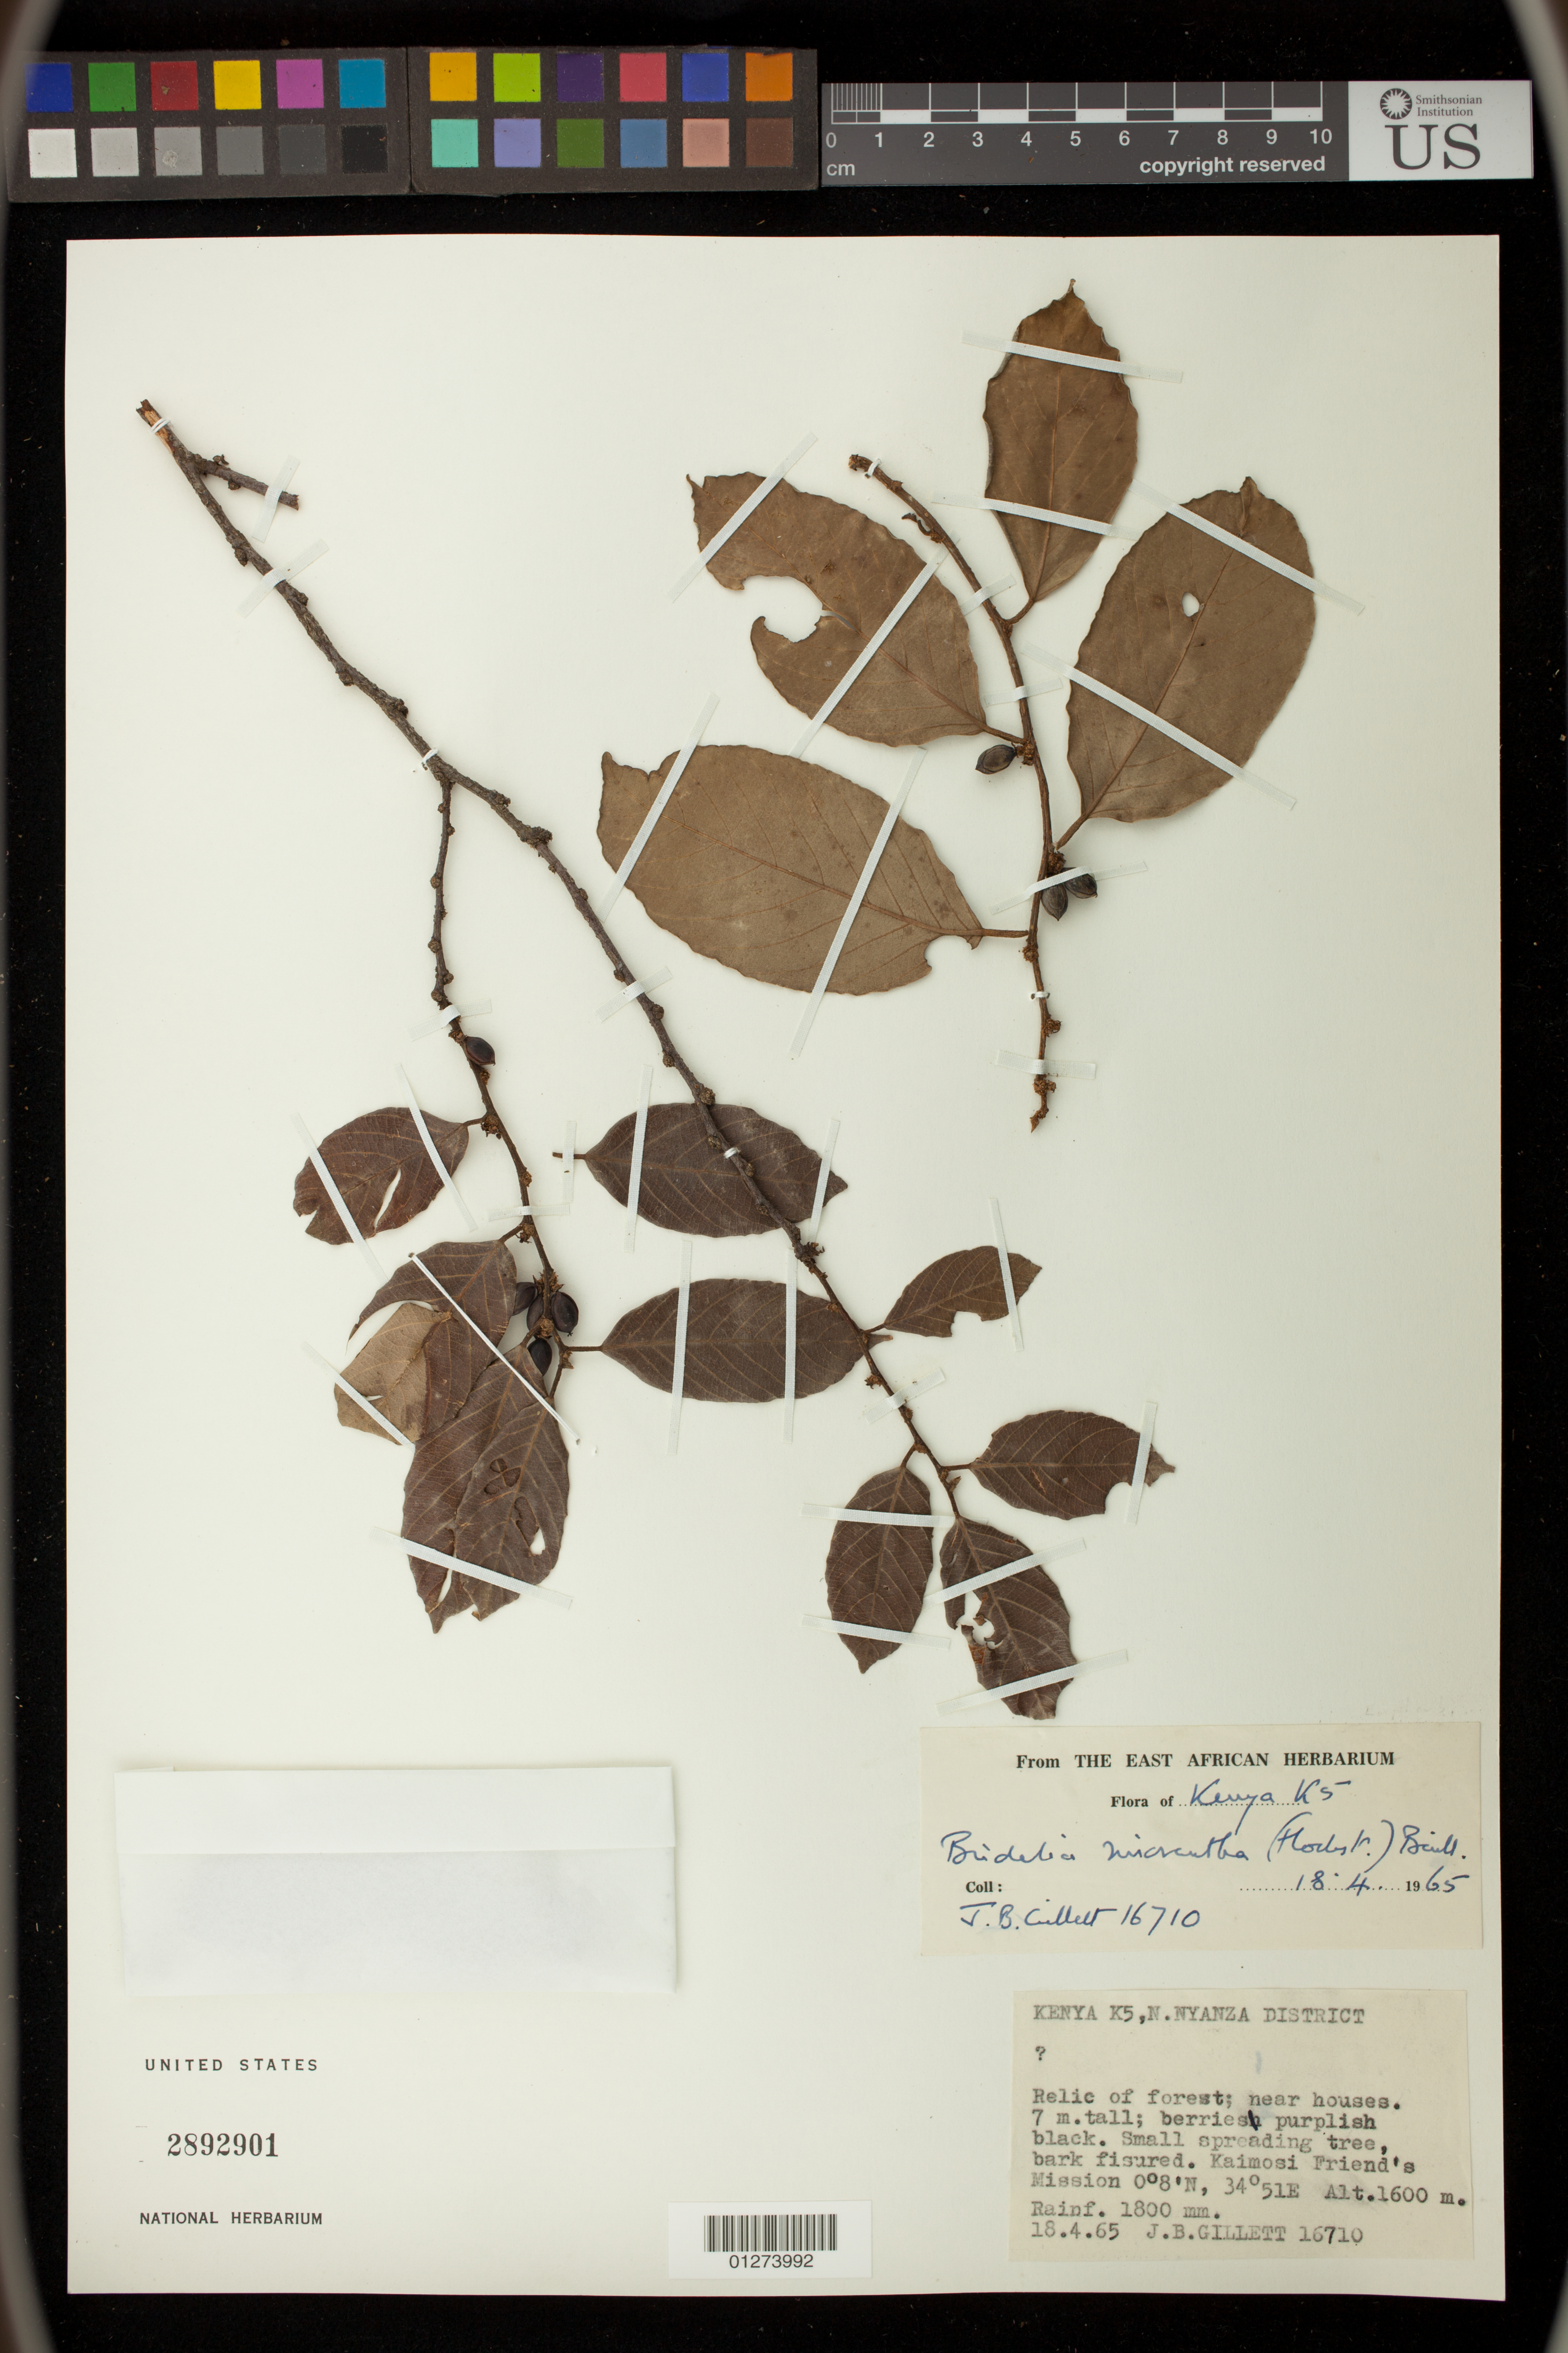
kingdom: Plantae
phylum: Tracheophyta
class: Magnoliopsida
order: Malpighiales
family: Phyllanthaceae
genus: Bridelia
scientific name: Bridelia micrantha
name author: (Hochst.) Baill.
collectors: J. B. Gillett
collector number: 16710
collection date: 1965-04-18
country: Kenya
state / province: Kisumu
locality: Kaimosi Friend's Mission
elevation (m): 1600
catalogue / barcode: US 2892901